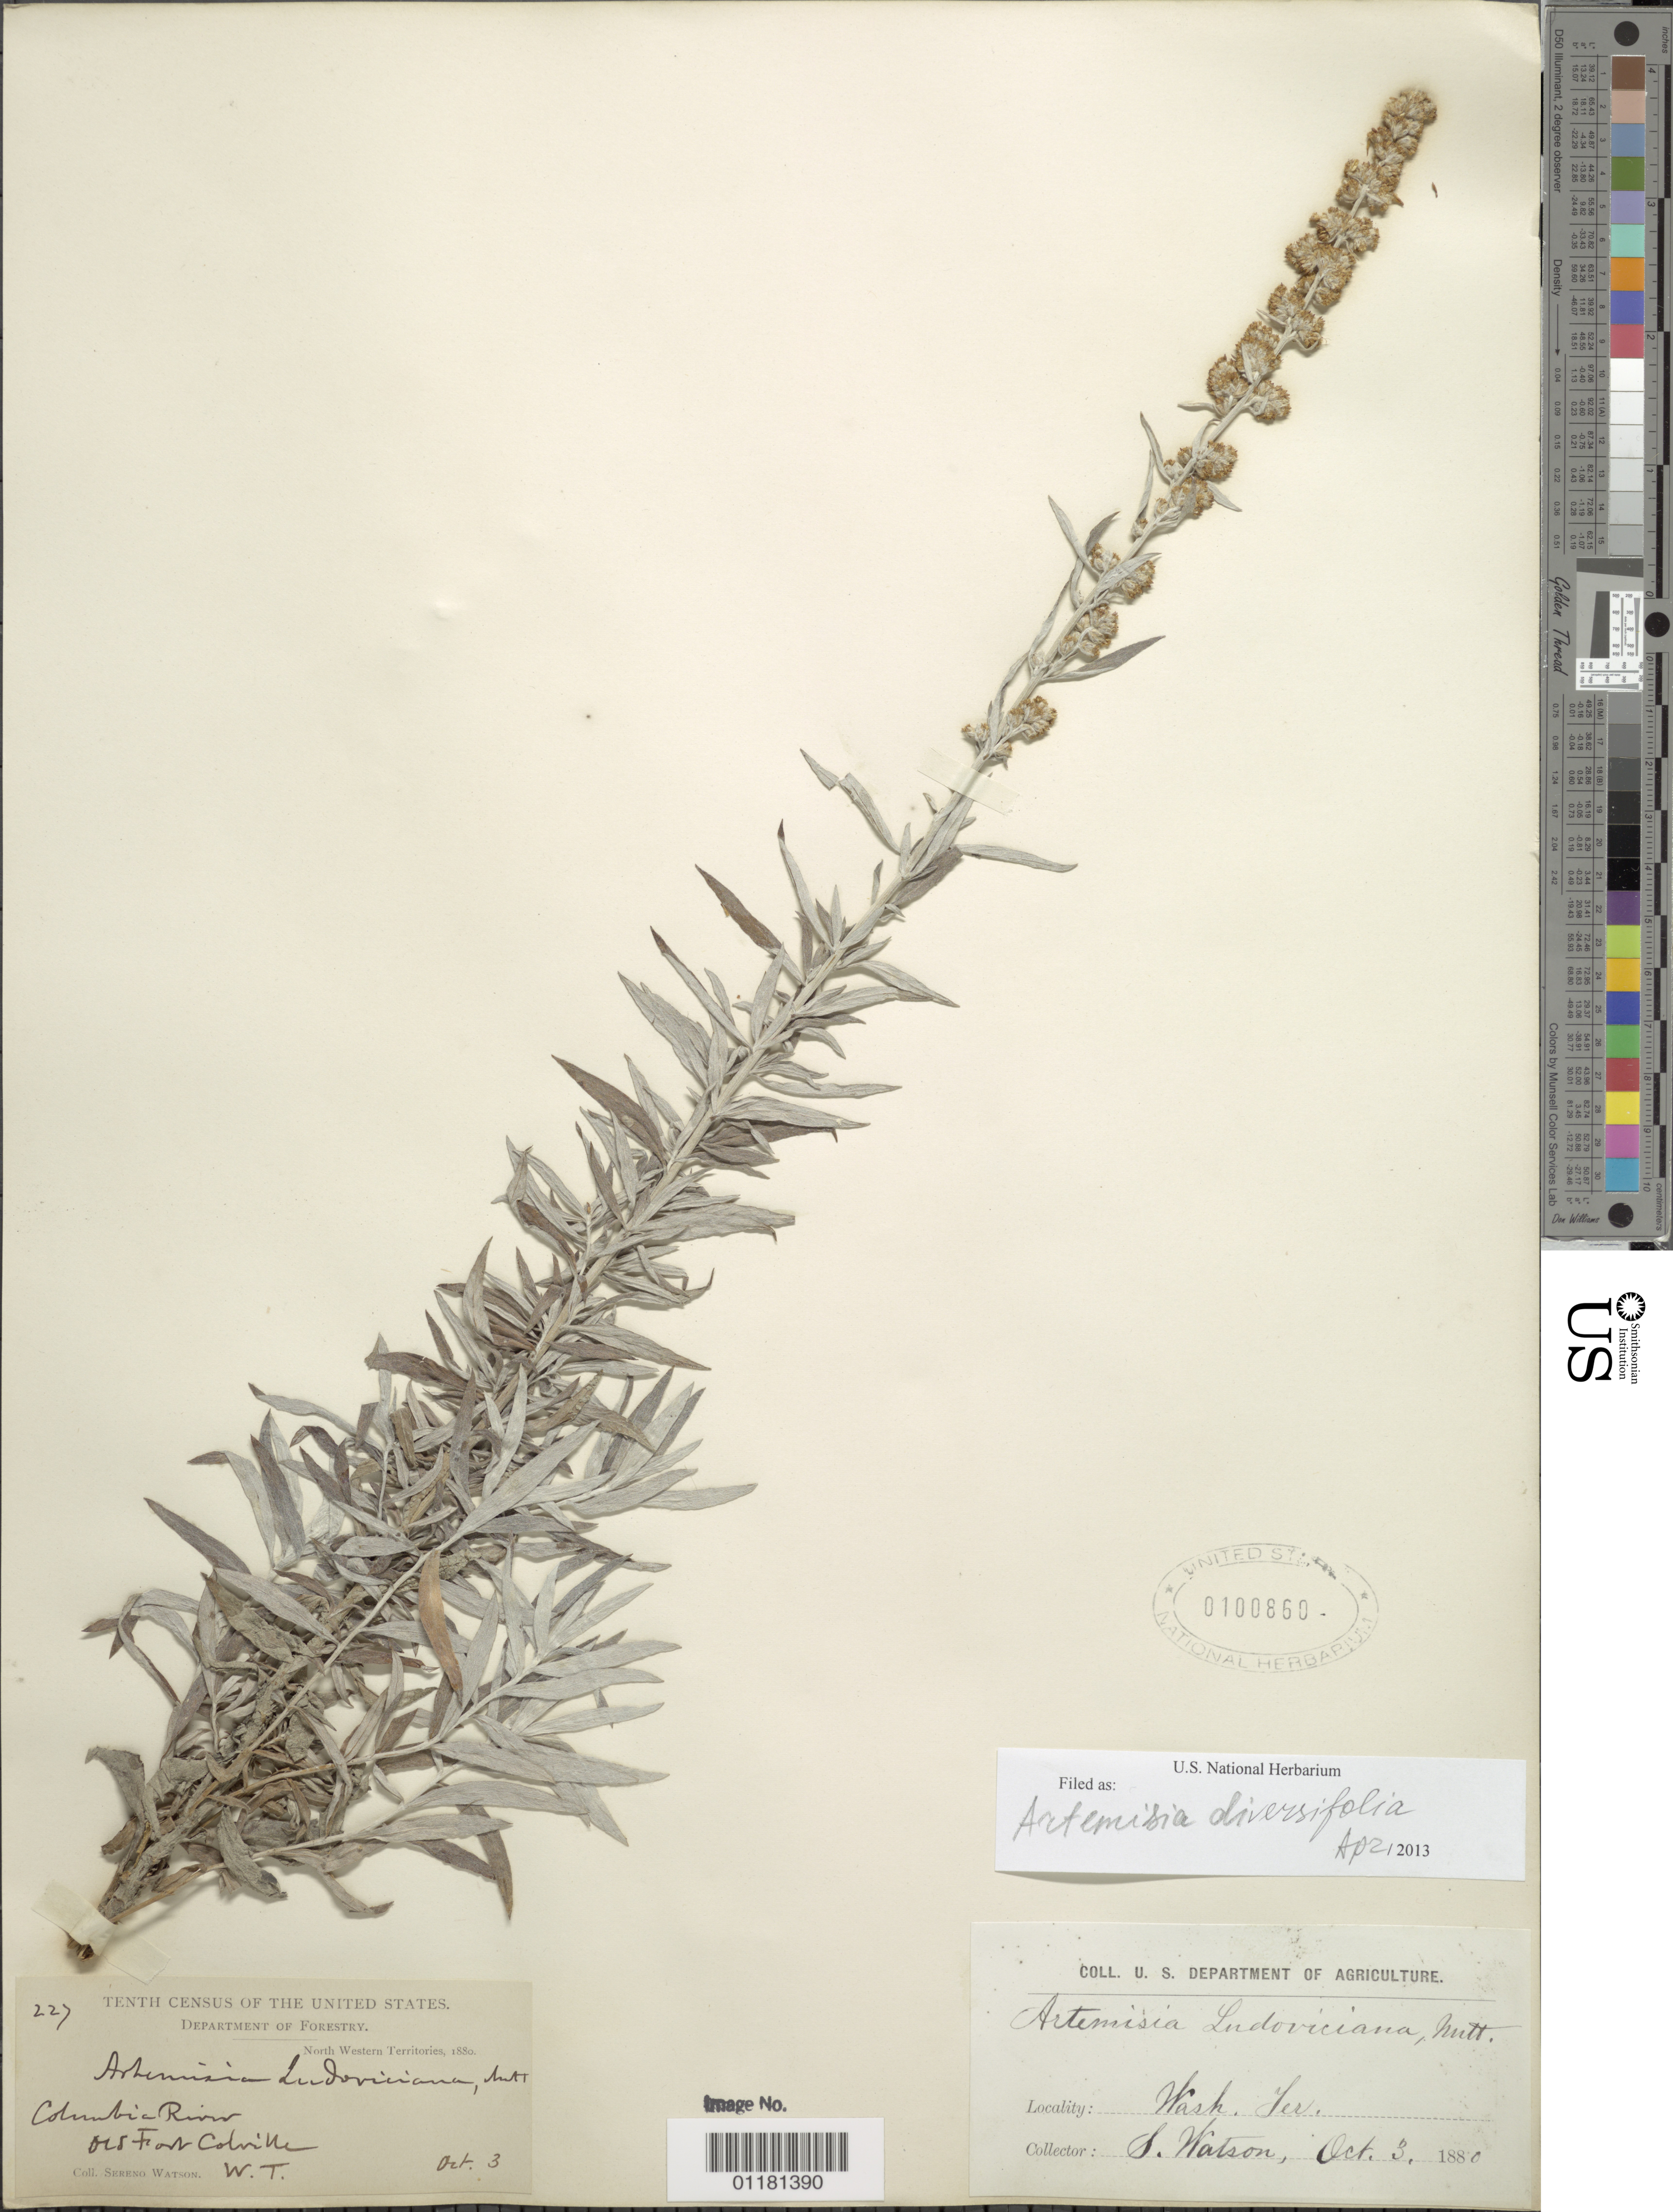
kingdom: Plantae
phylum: Tracheophyta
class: Magnoliopsida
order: Asterales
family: Asteraceae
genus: Artemisia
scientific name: Artemisia diversifolia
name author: Rydb.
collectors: S. Watson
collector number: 227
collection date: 1880-10-03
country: United States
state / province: Washington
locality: Columbia River, old Fort Colville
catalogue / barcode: US 100860